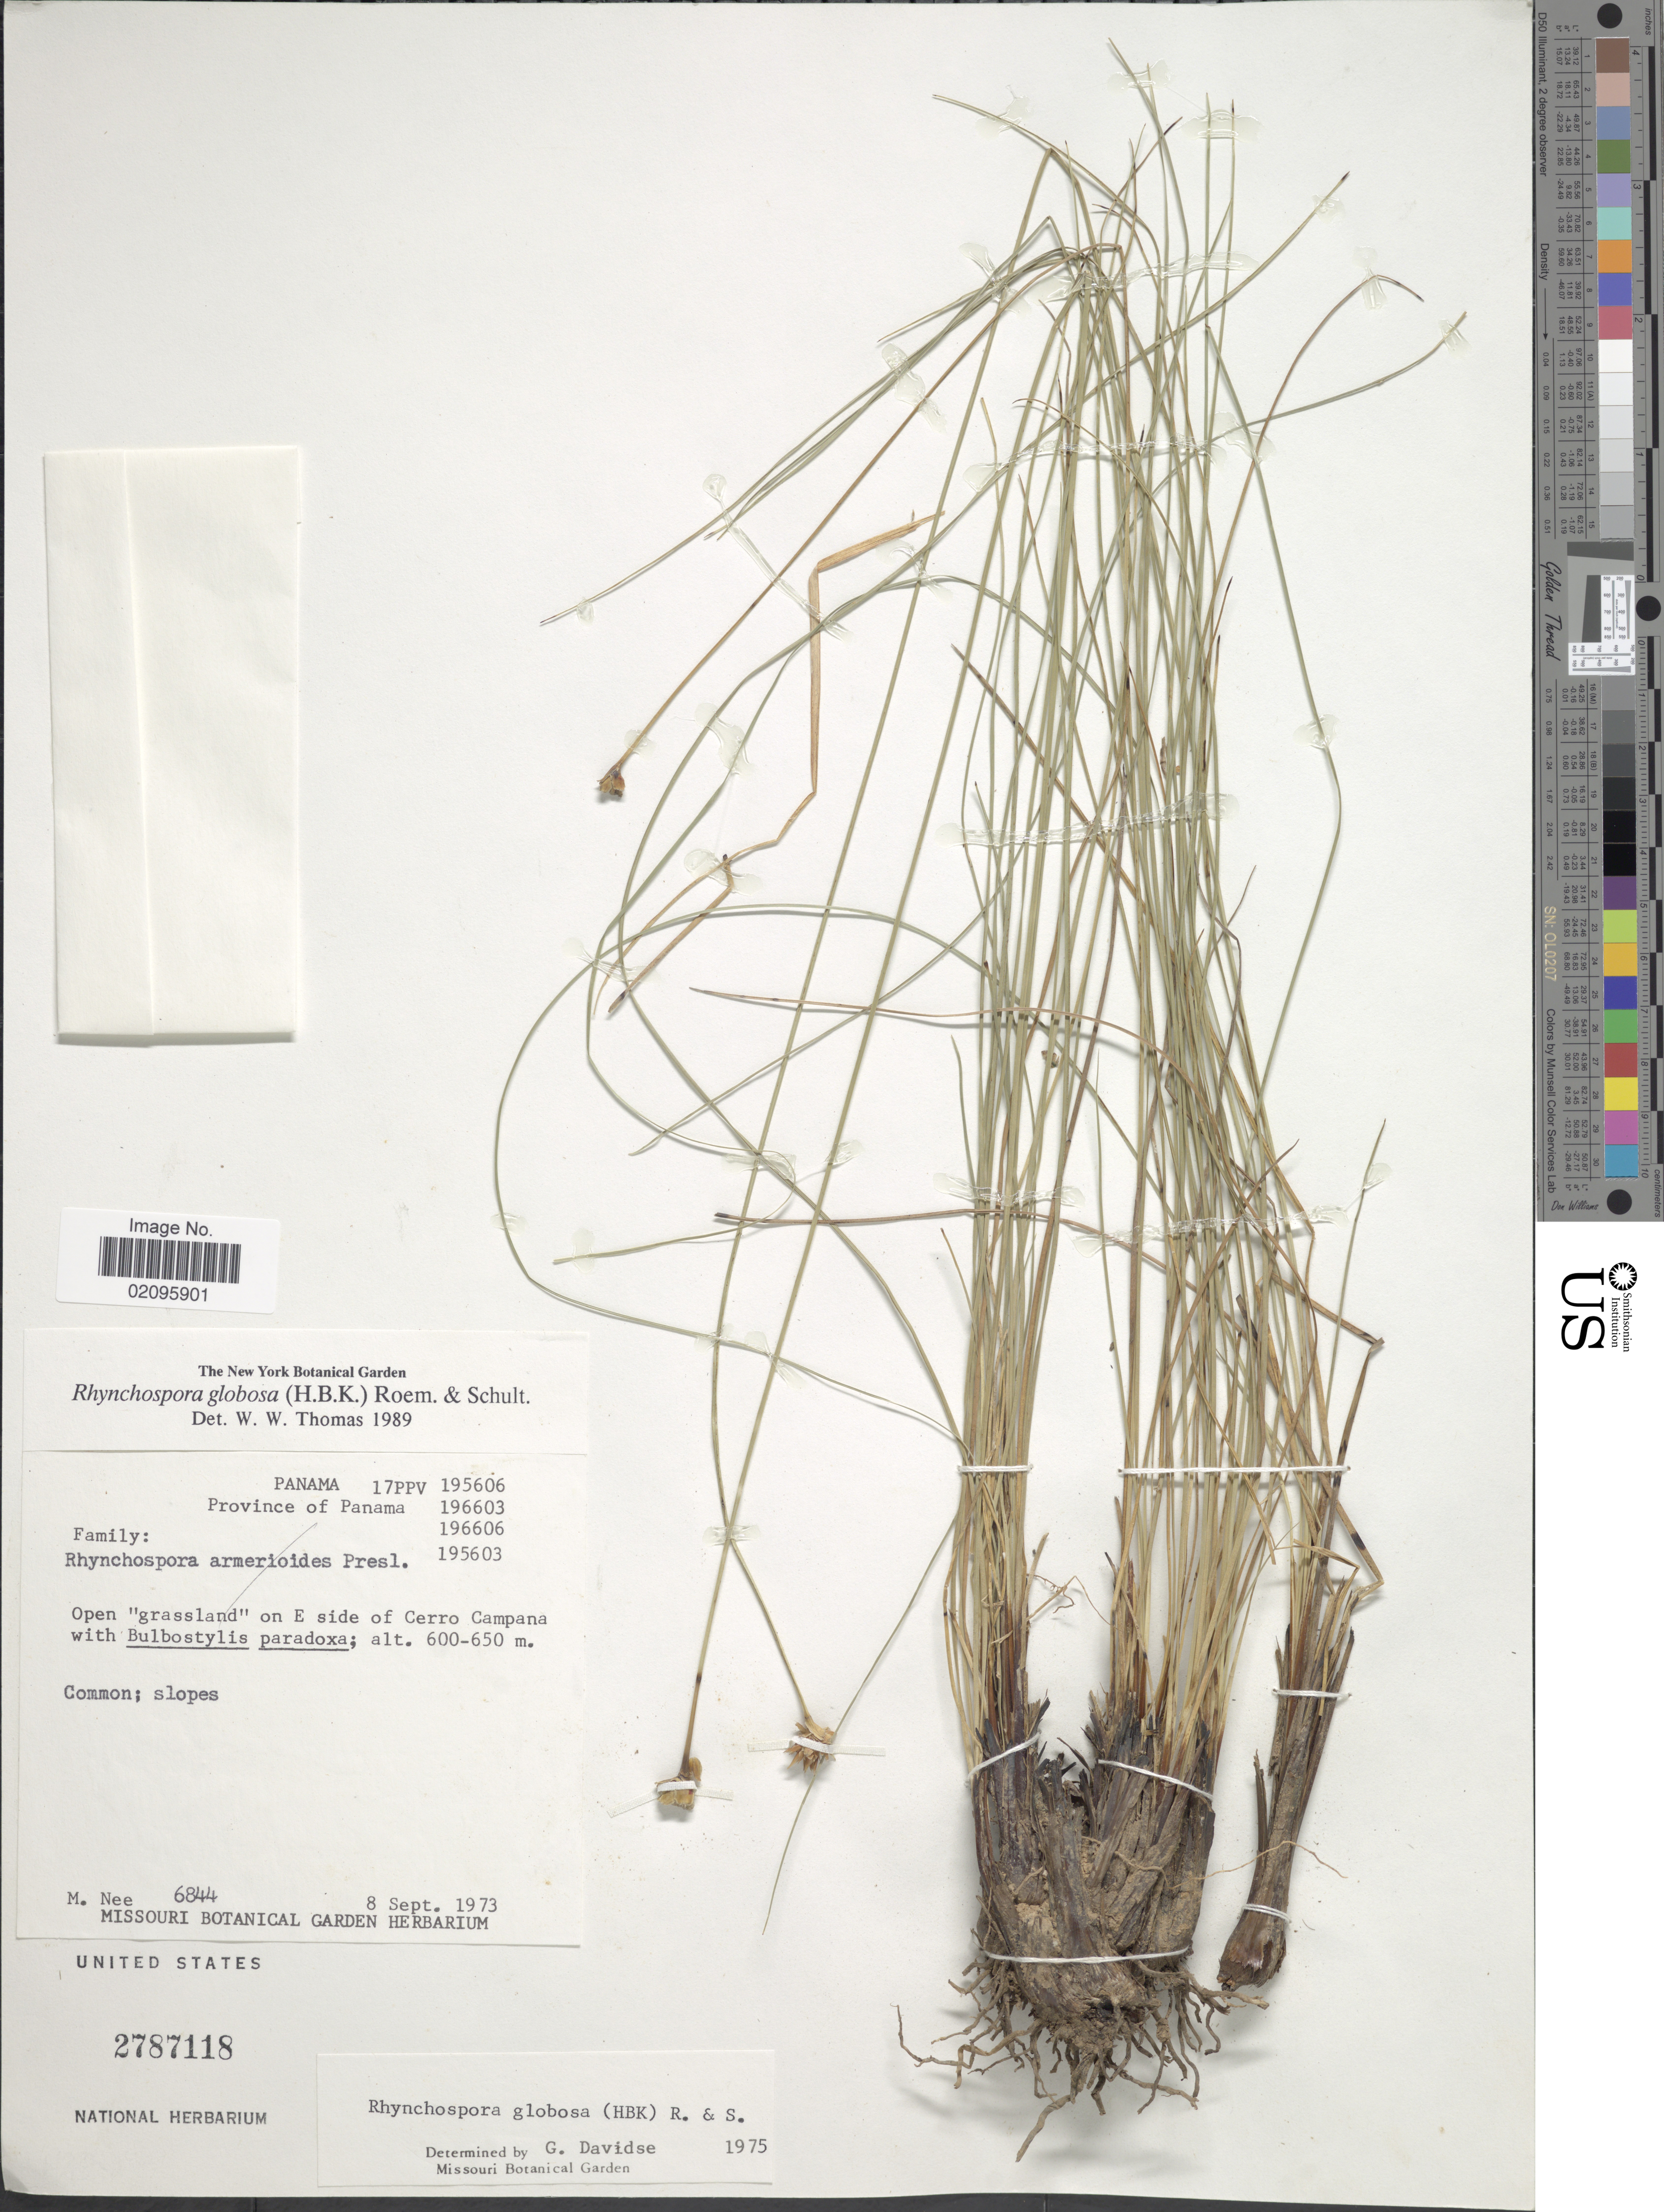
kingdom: Plantae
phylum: Tracheophyta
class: Liliopsida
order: Poales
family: Cyperaceae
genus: Rhynchospora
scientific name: Rhynchospora globosa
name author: (Kunth) Roem. & Schult.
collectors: M. Nee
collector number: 6844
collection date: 1973-09-08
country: Panama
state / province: Panamá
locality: On E side of Cerro Campana, slopes.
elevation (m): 600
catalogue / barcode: US 2787118